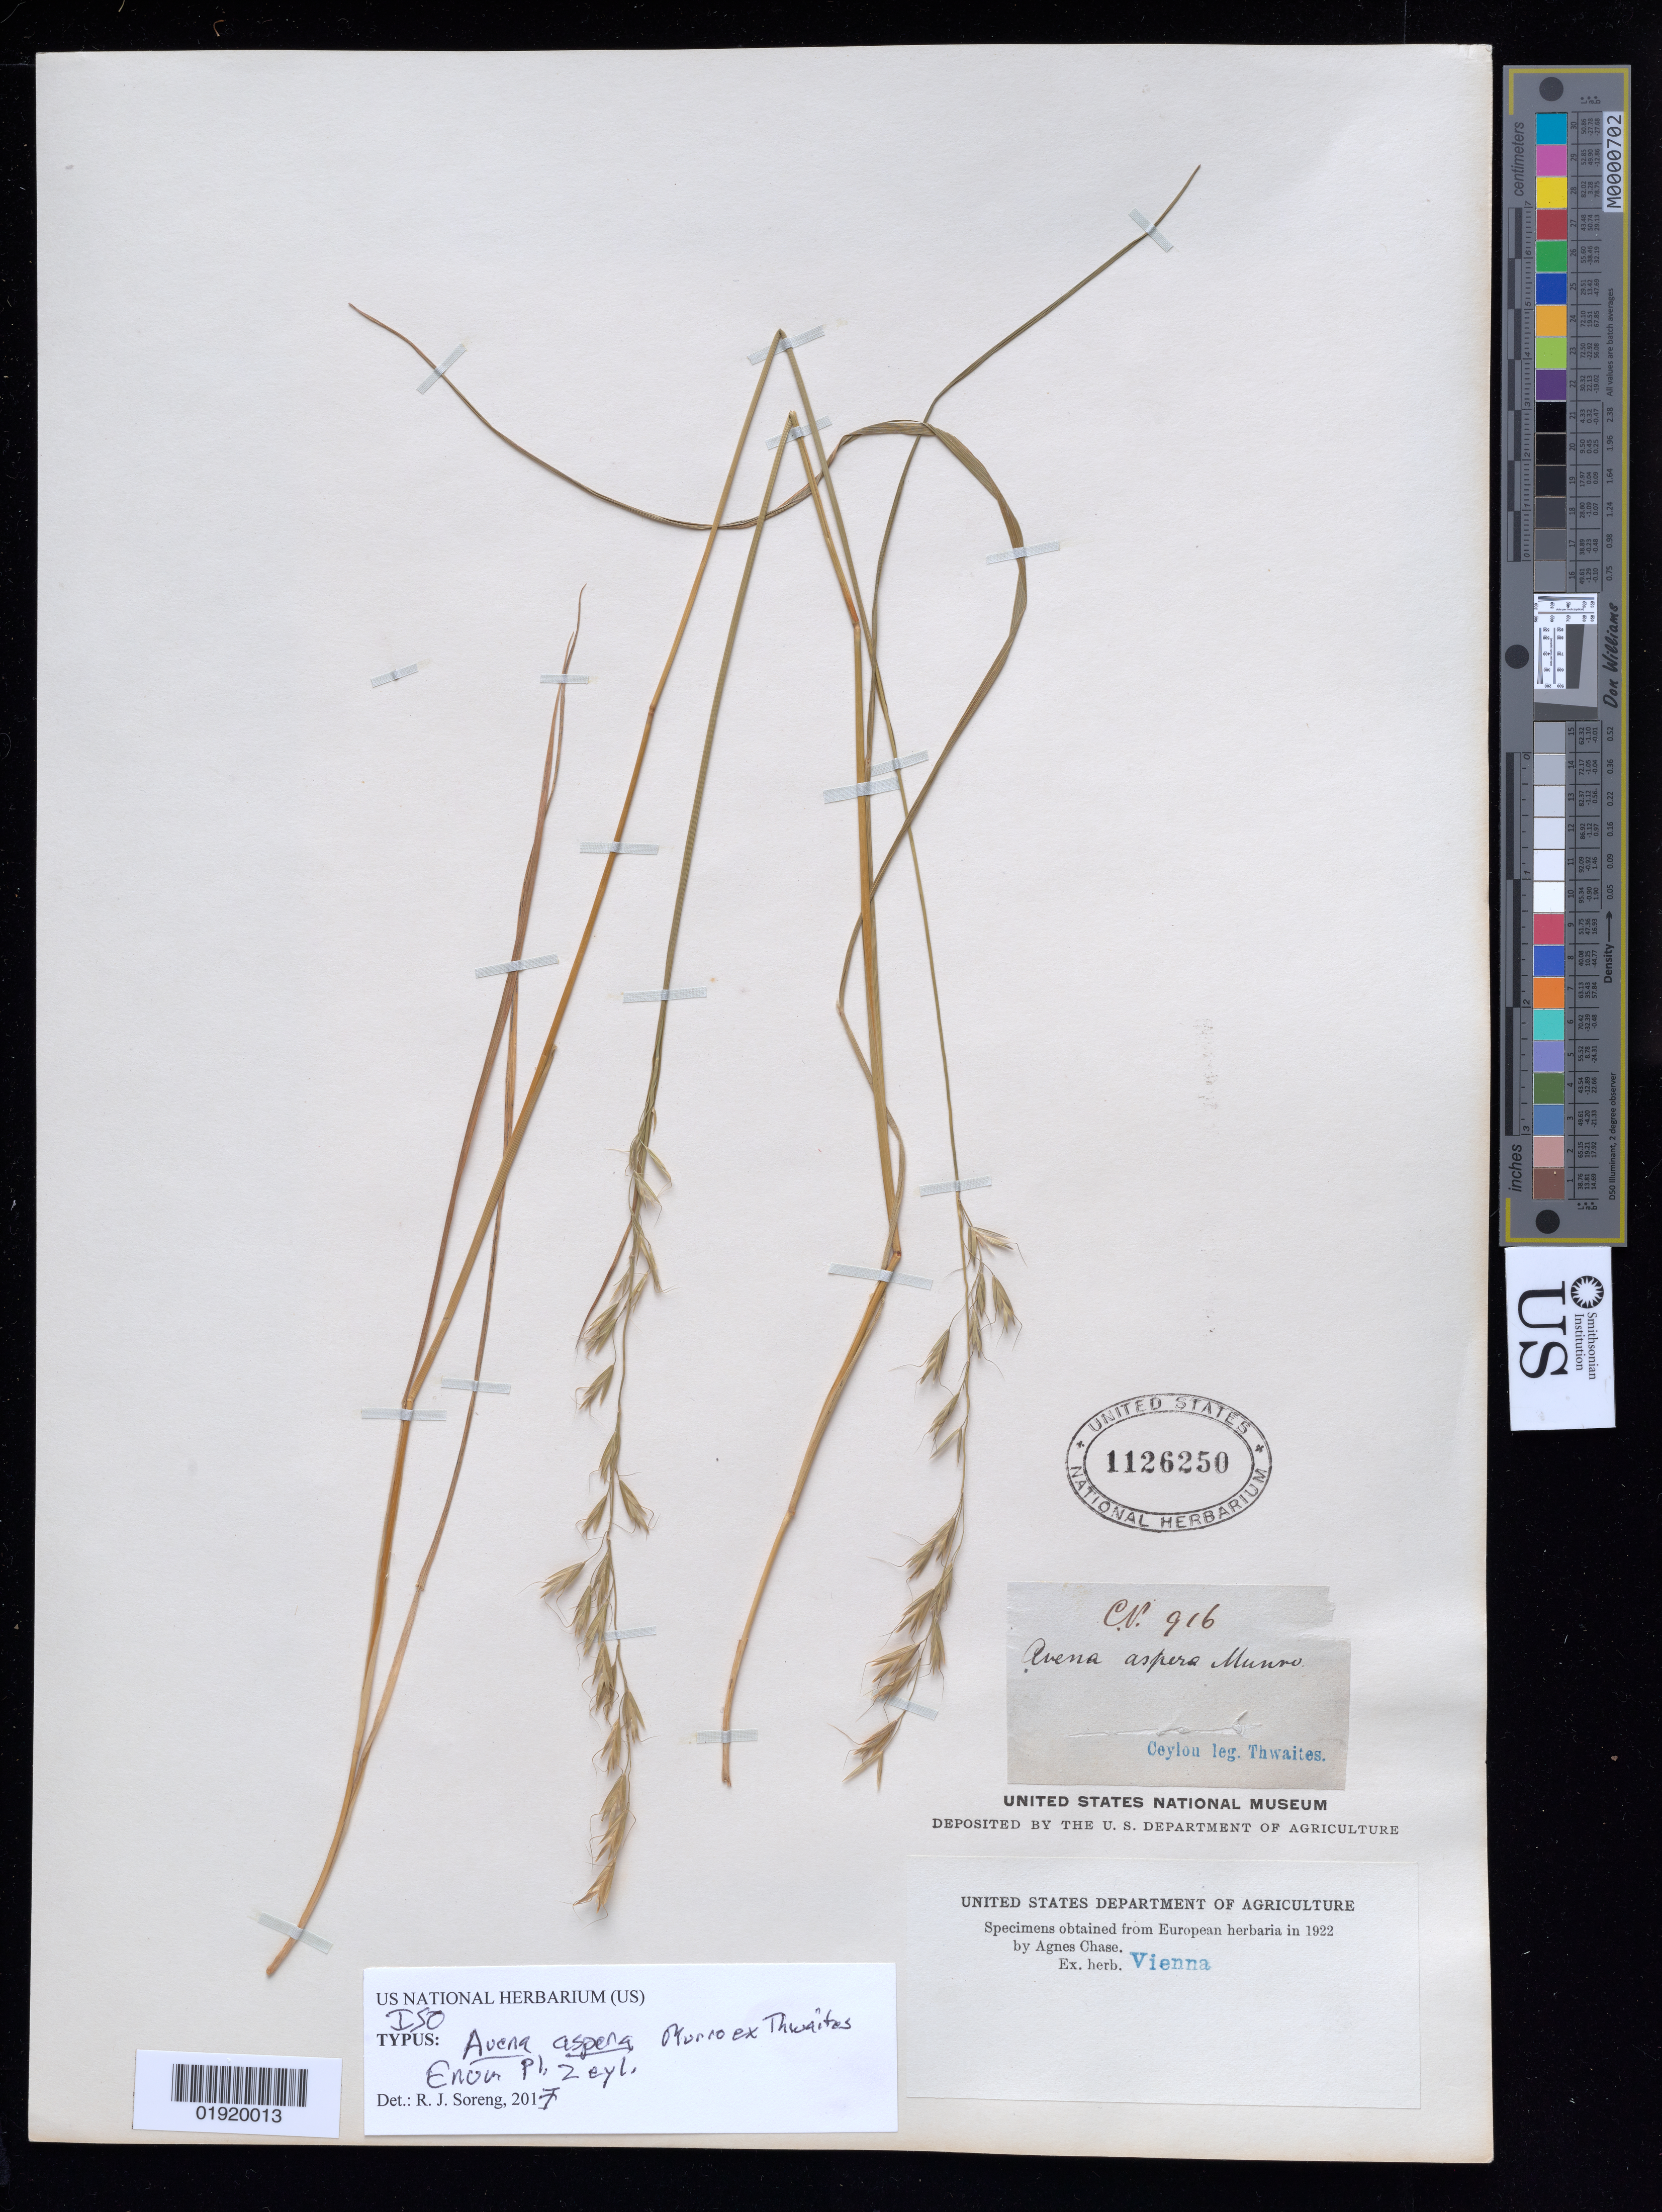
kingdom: Plantae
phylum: Tracheophyta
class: Liliopsida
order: Poales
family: Poaceae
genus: Avena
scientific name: Avena aspera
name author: Munro ex Thwaites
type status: Type Collection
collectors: G. H. K. Thwaites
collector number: C.P. 916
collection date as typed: without date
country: Sri Lanka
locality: Ceylon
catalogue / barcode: US 1126250